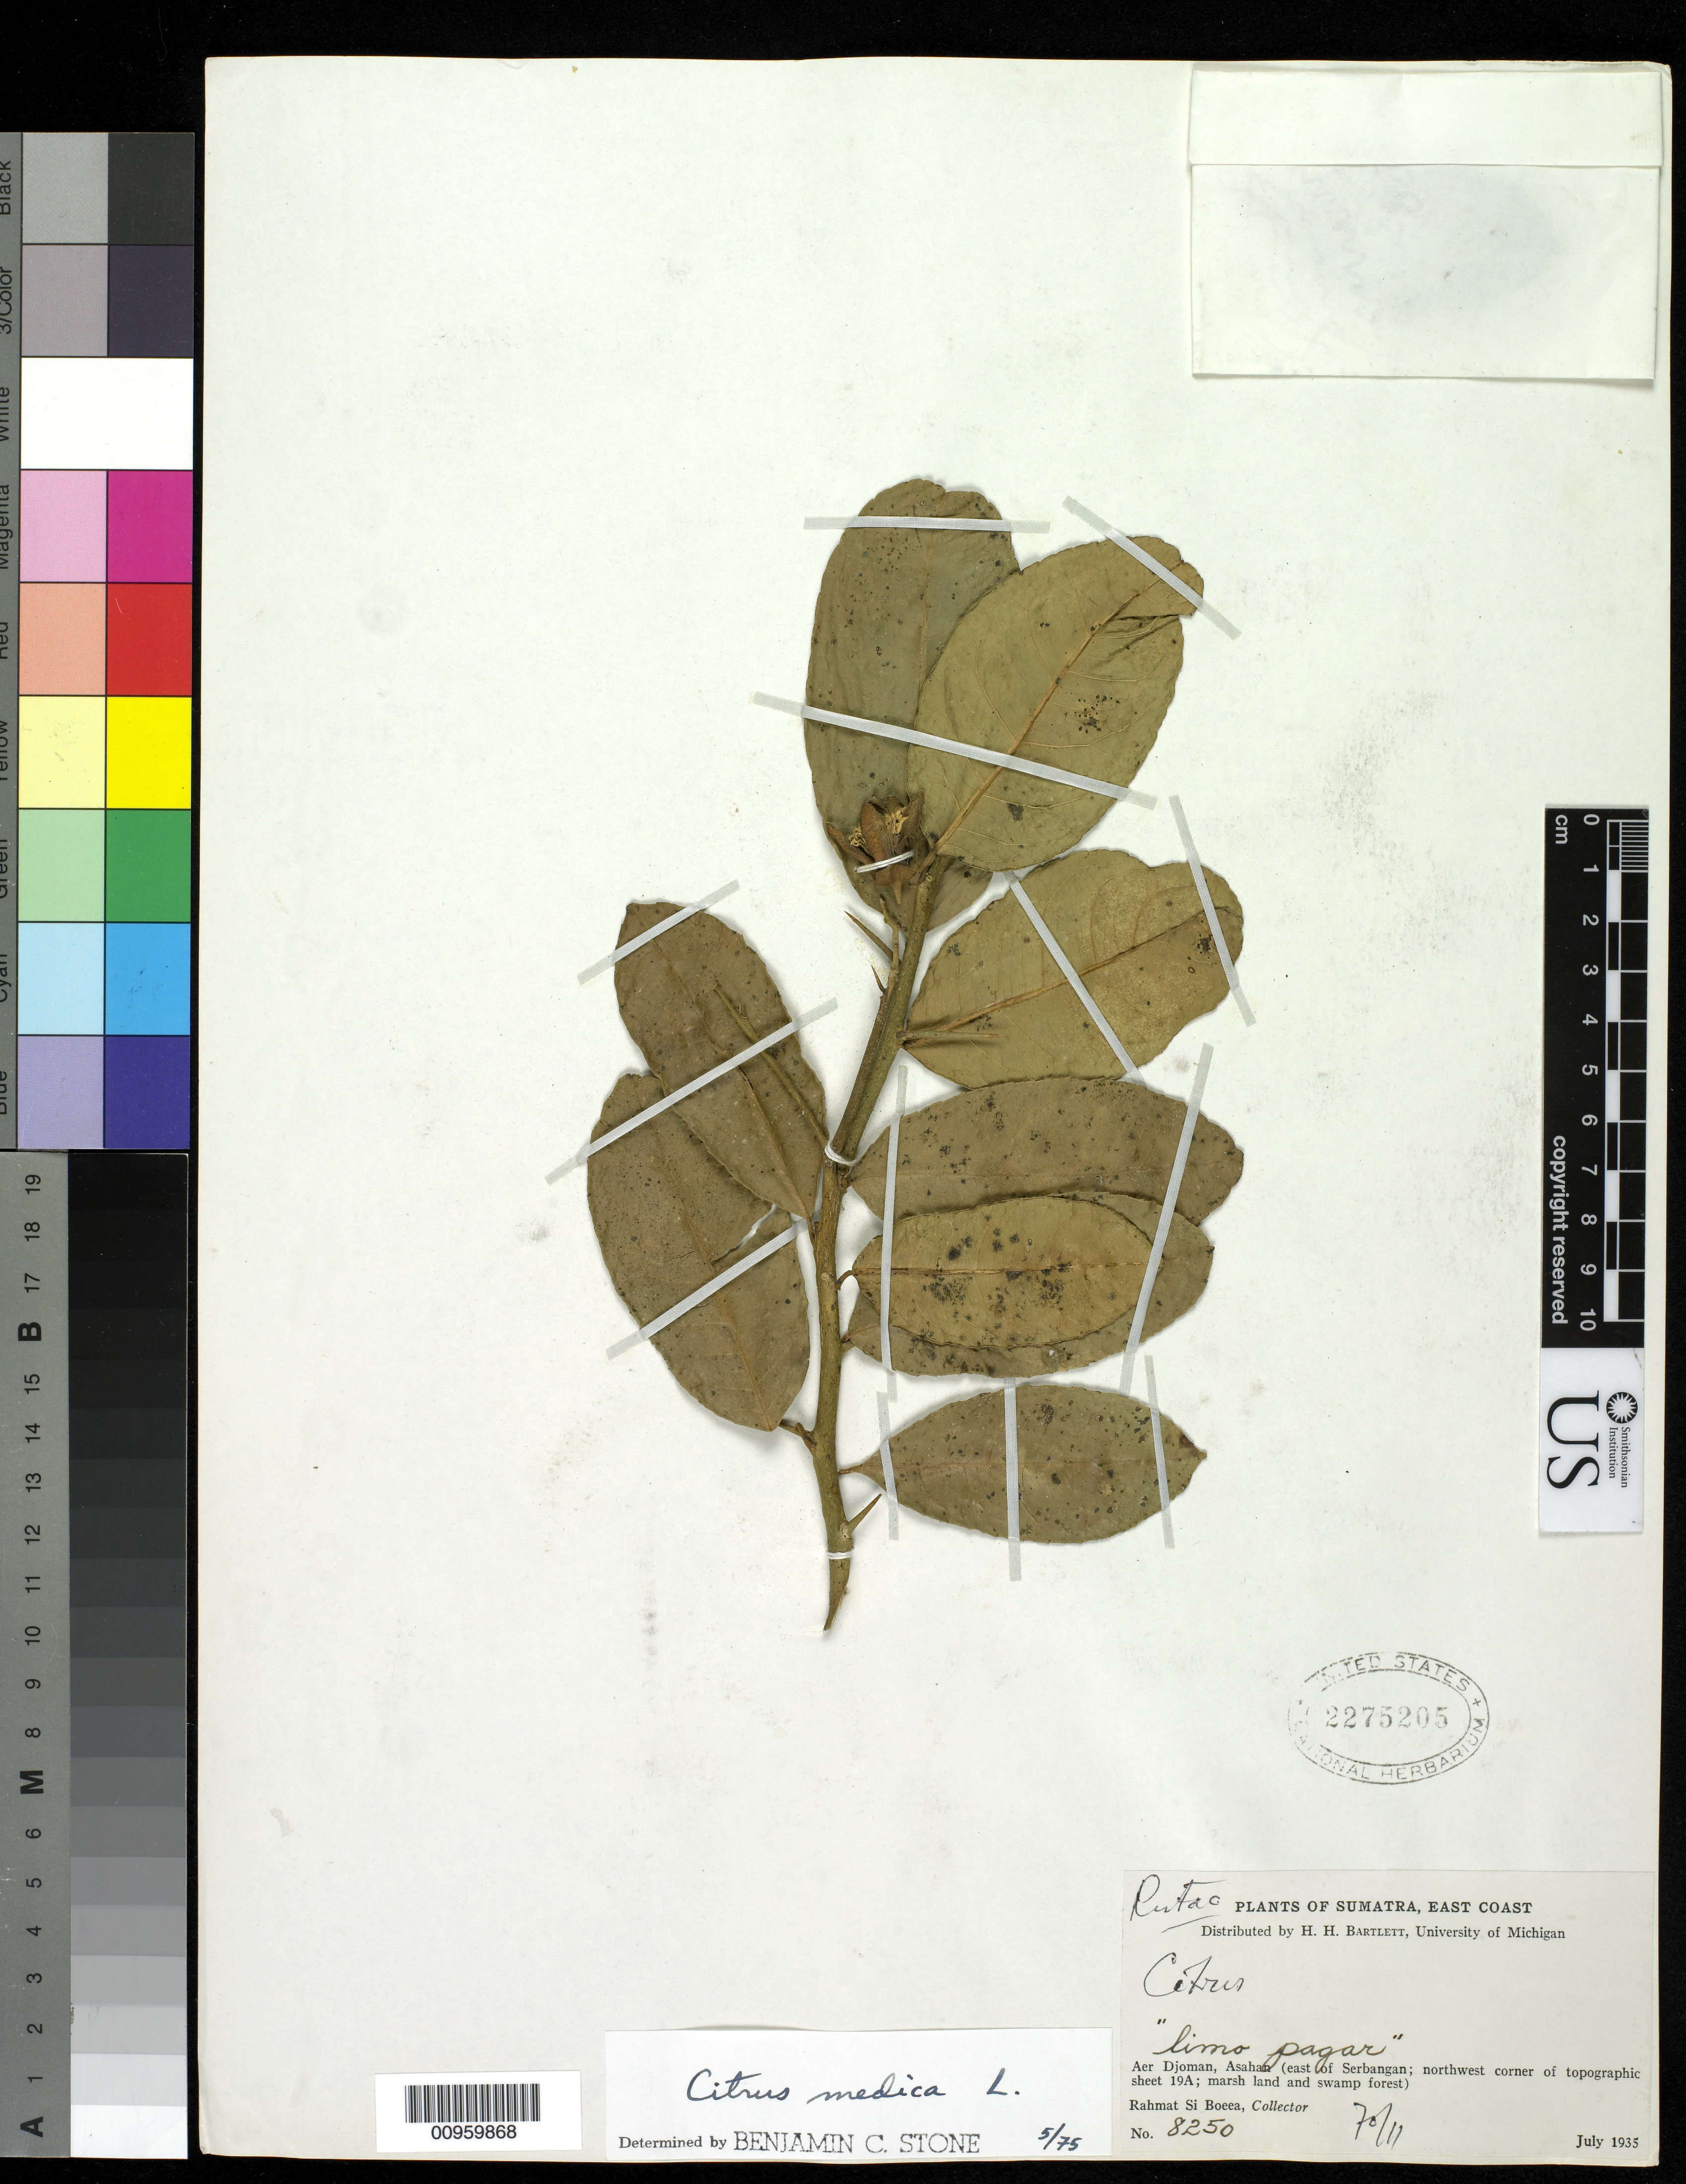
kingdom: Plantae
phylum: Tracheophyta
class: Magnoliopsida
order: Sapindales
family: Rutaceae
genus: Citrus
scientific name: Citrus medica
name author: L.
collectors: Rahmat Si Boeea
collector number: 8250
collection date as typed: Jul 1935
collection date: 1935-07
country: Indonesia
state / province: Sumatra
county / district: Aceh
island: Sumatra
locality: Aer Djoman, Asahan (east of Serbangan), marsh land and swamp forest.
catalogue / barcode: US 2275205